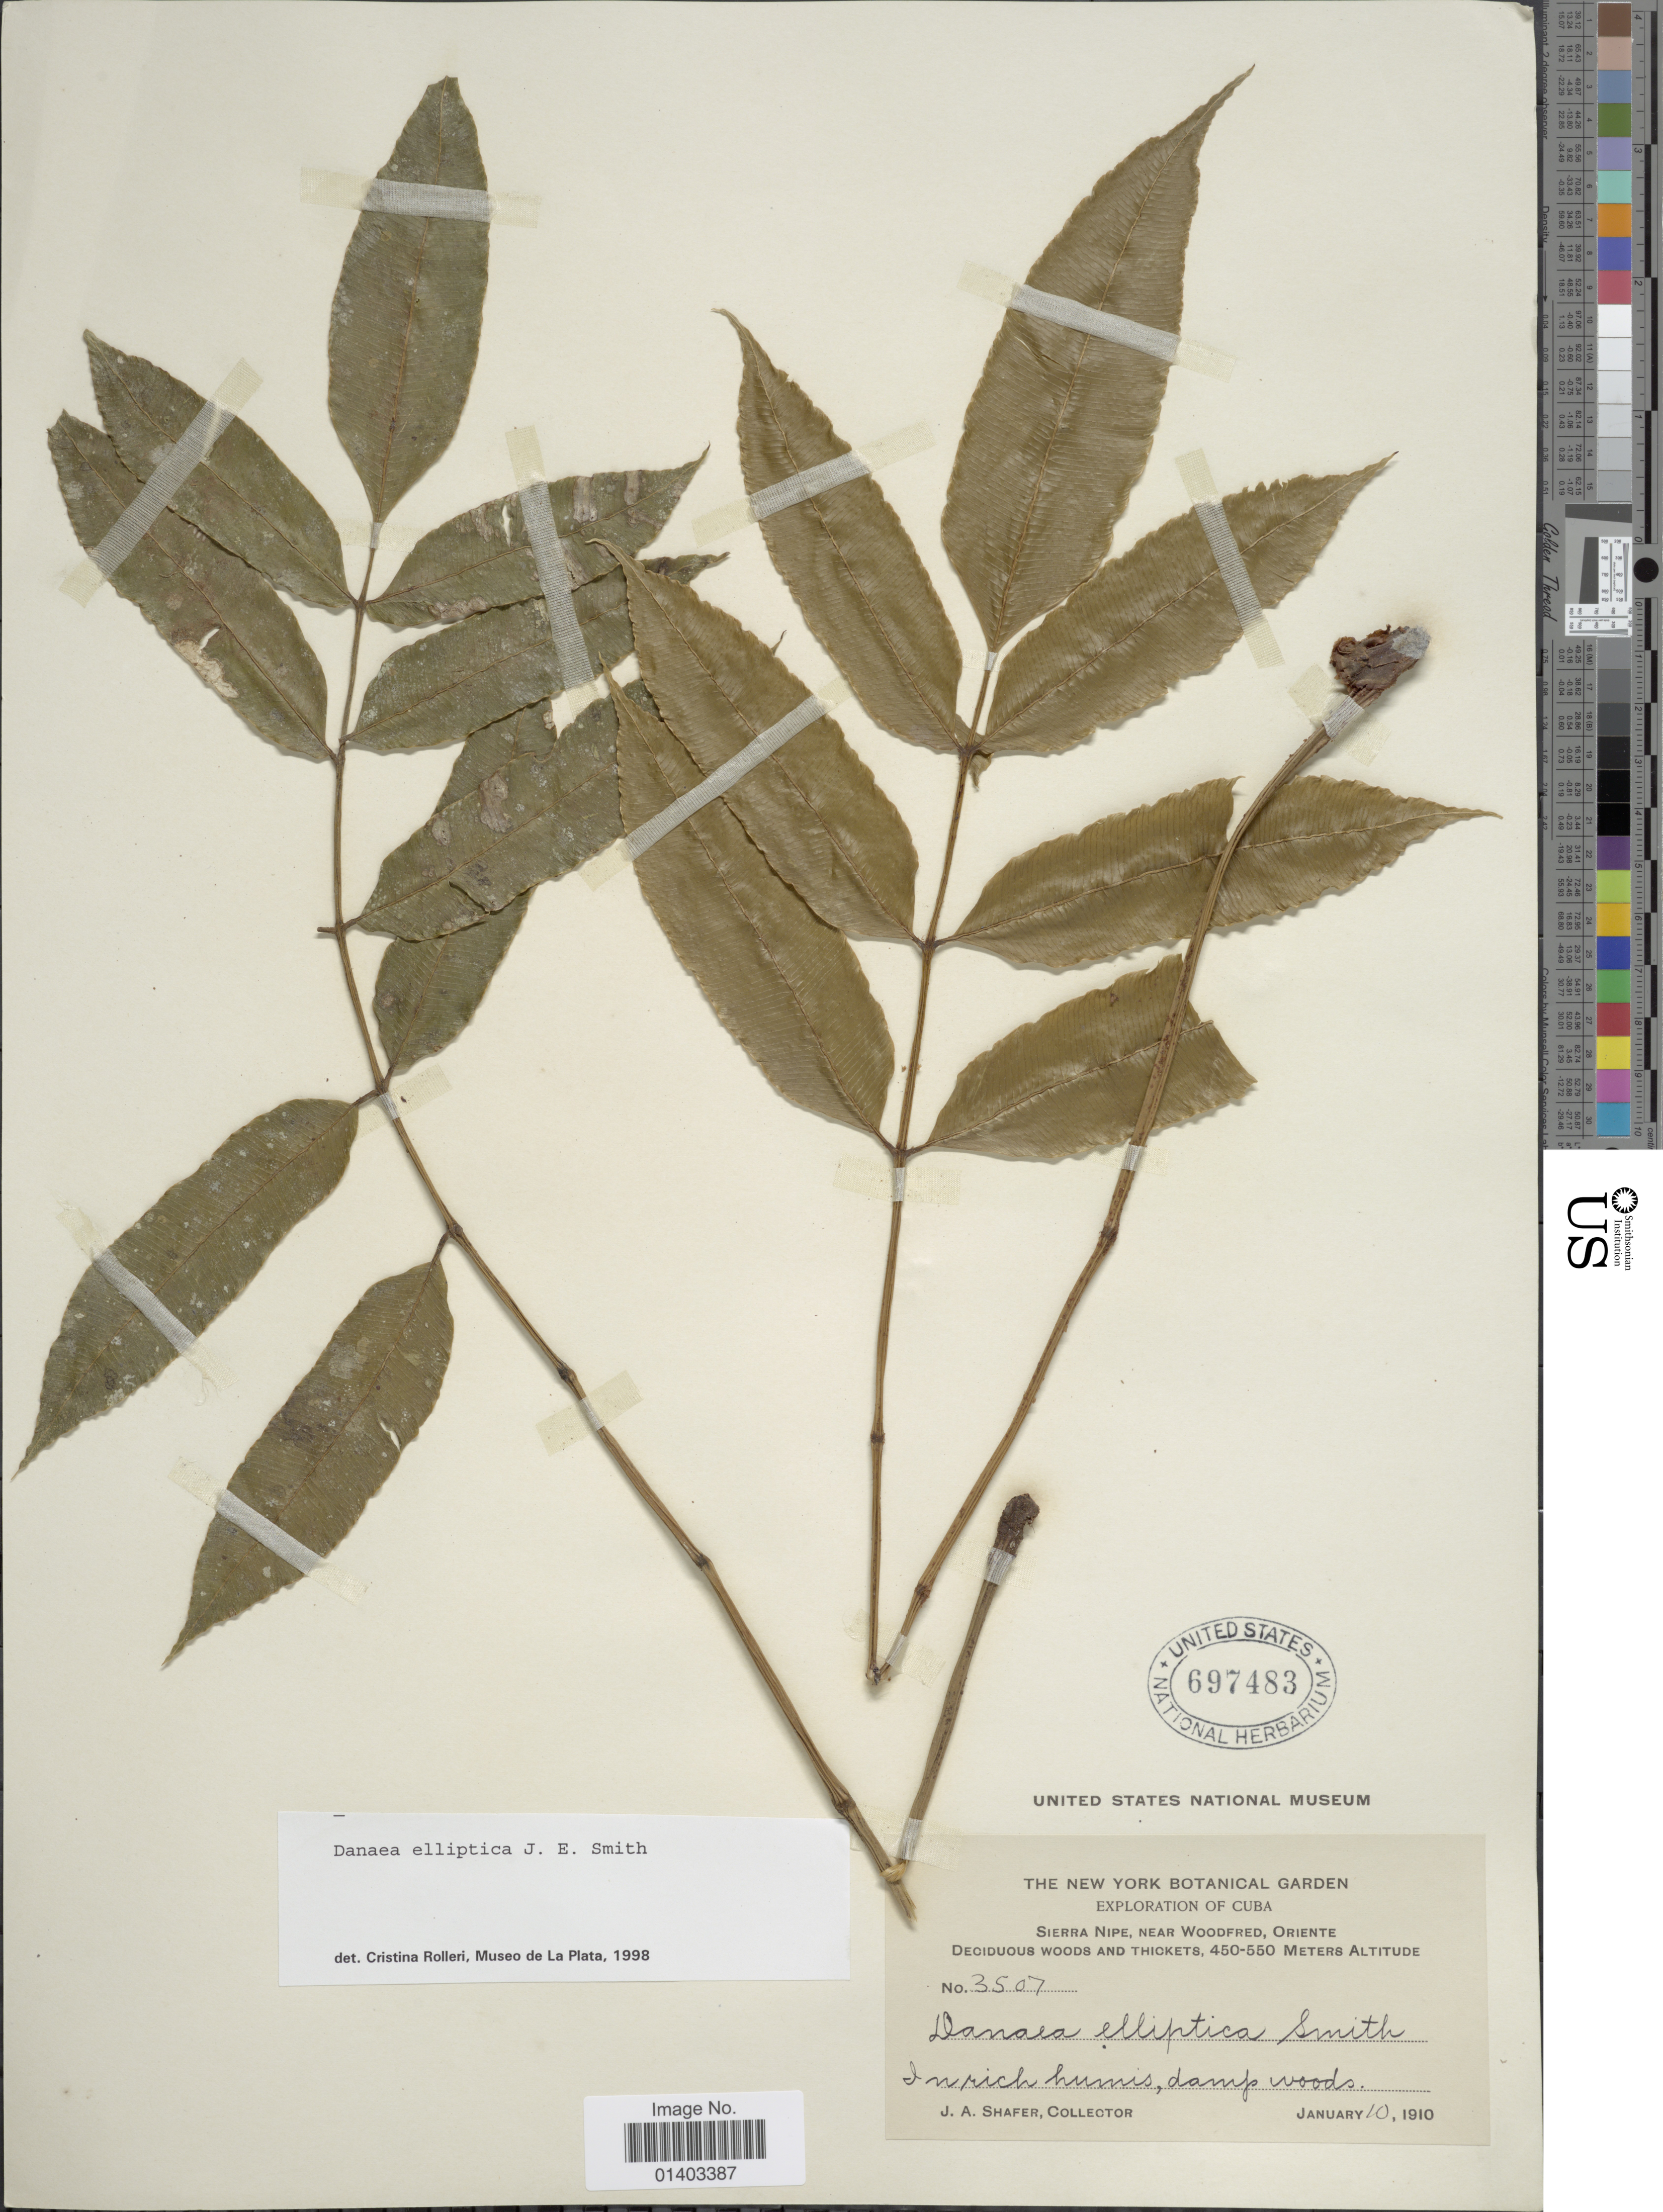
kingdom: Plantae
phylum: Tracheophyta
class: Polypodiopsida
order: Marattiales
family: Marattiaceae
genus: Danaea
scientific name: Danaea elliptica subsp. elliptica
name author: Sm.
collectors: J. A. Shafer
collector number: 3507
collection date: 1910-01-10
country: Cuba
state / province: Oriente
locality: Sierra Nipe, near Woodfred, Deciduous Woods and Thickets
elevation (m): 450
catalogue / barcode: US 697483